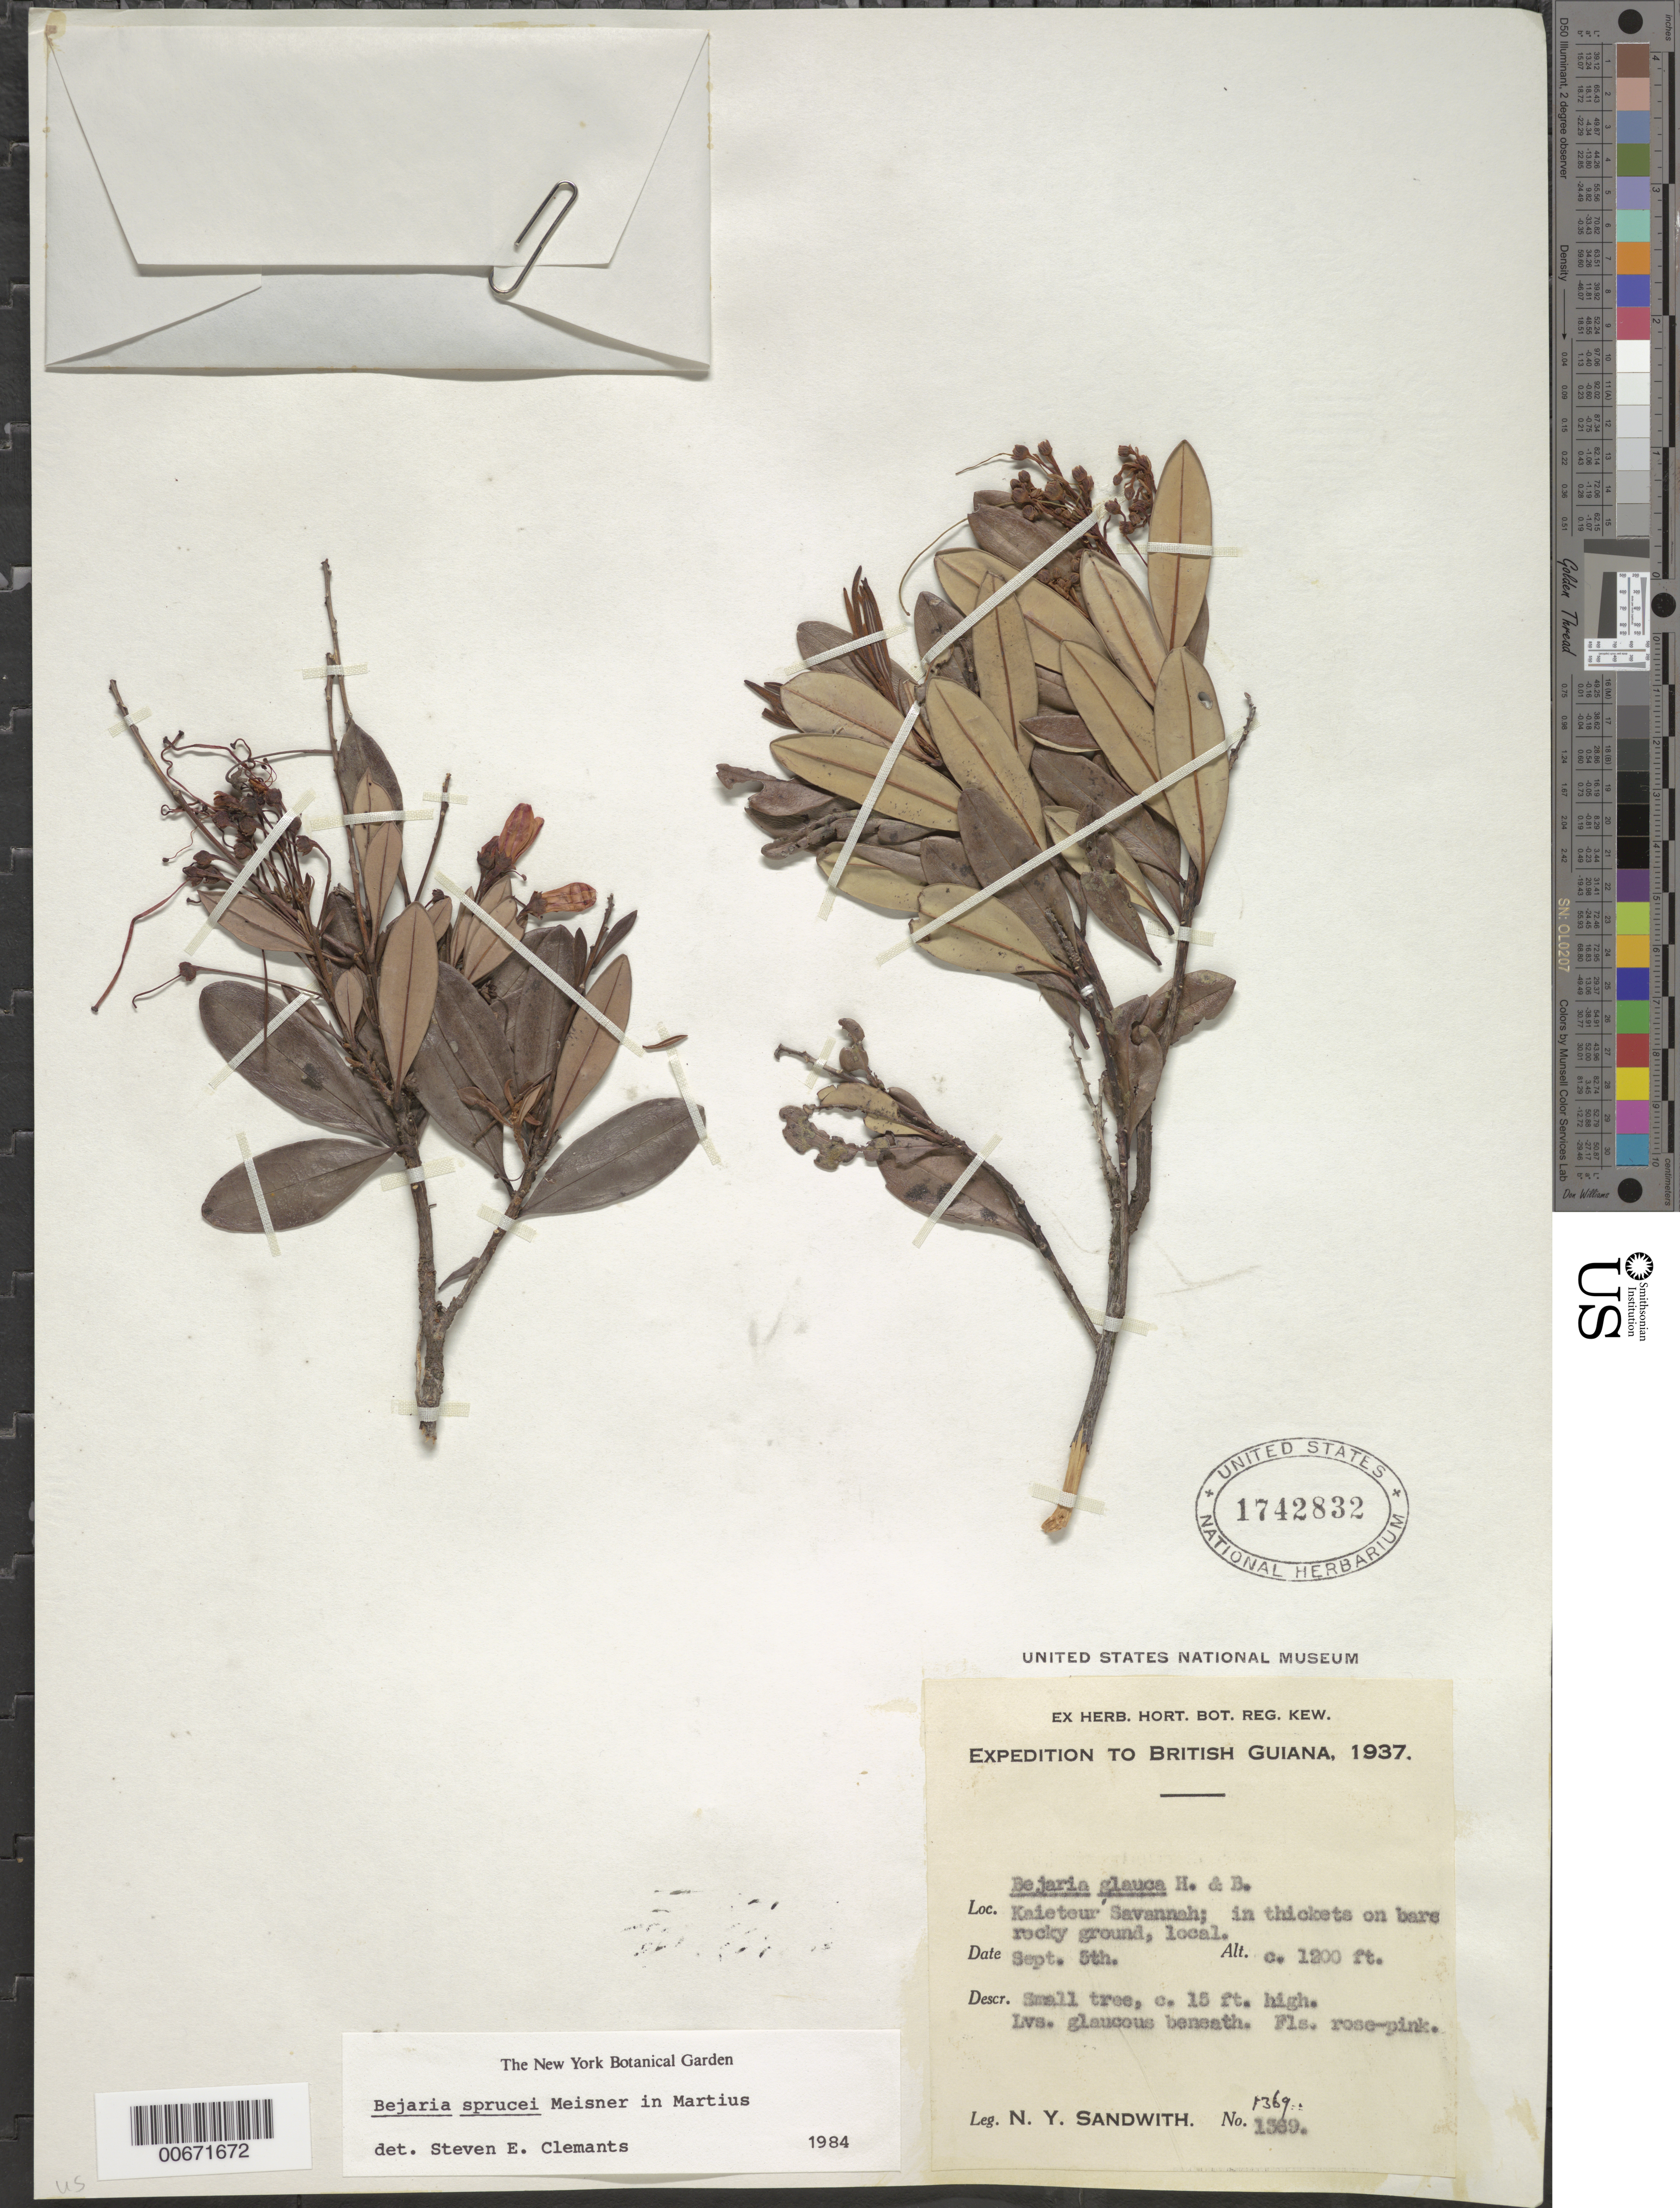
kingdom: Plantae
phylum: Tracheophyta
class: Magnoliopsida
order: Ericales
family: Ericaceae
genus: Bejaria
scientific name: Bejaria sprucei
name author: Meisn.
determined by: Clemants, S. E.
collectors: N. Y. Sandwith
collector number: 1369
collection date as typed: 5-Sep-37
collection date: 1937-09-05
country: Guyana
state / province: Potaro-Siparuni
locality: Kaieteur Savanna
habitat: Thickets on bare rocky ground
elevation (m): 366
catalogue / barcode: US 1742832